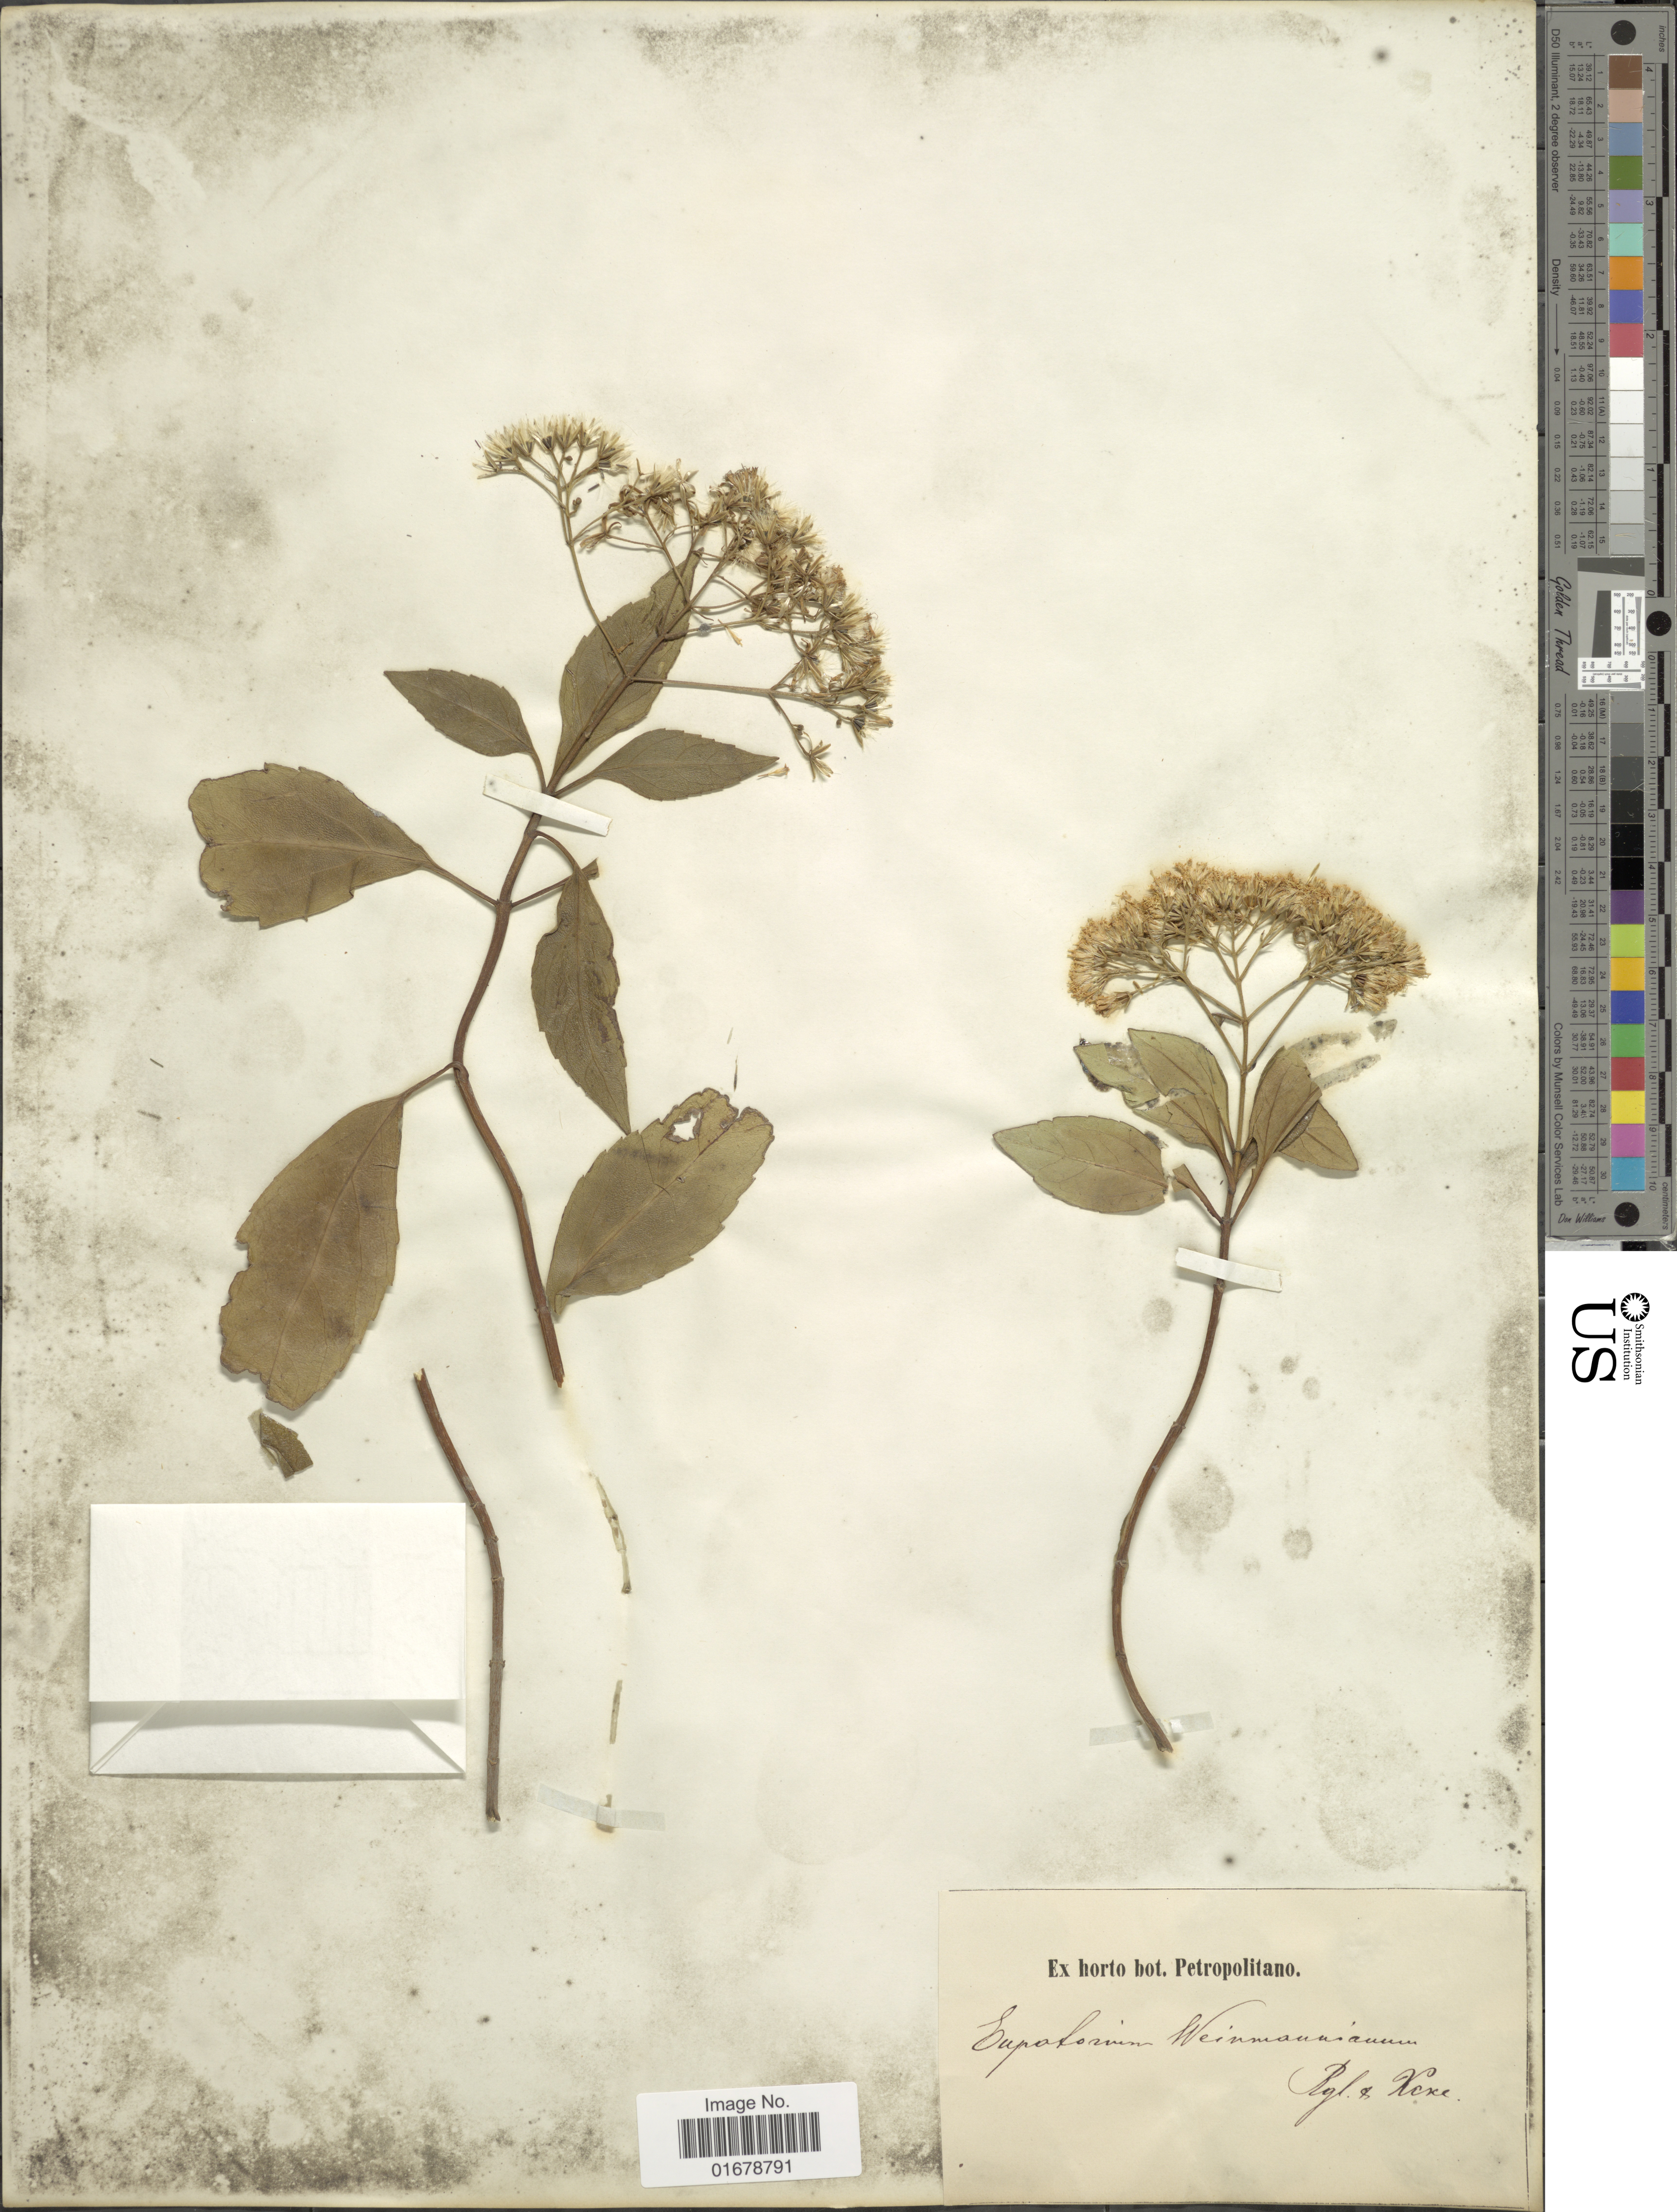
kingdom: Plantae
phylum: Tracheophyta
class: Magnoliopsida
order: Asterales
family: Asteraceae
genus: Ageratina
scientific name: Ageratina ligustrina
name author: (DC.) R.M. King & H. Rob.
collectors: ex Horto Bot. Petropolitano